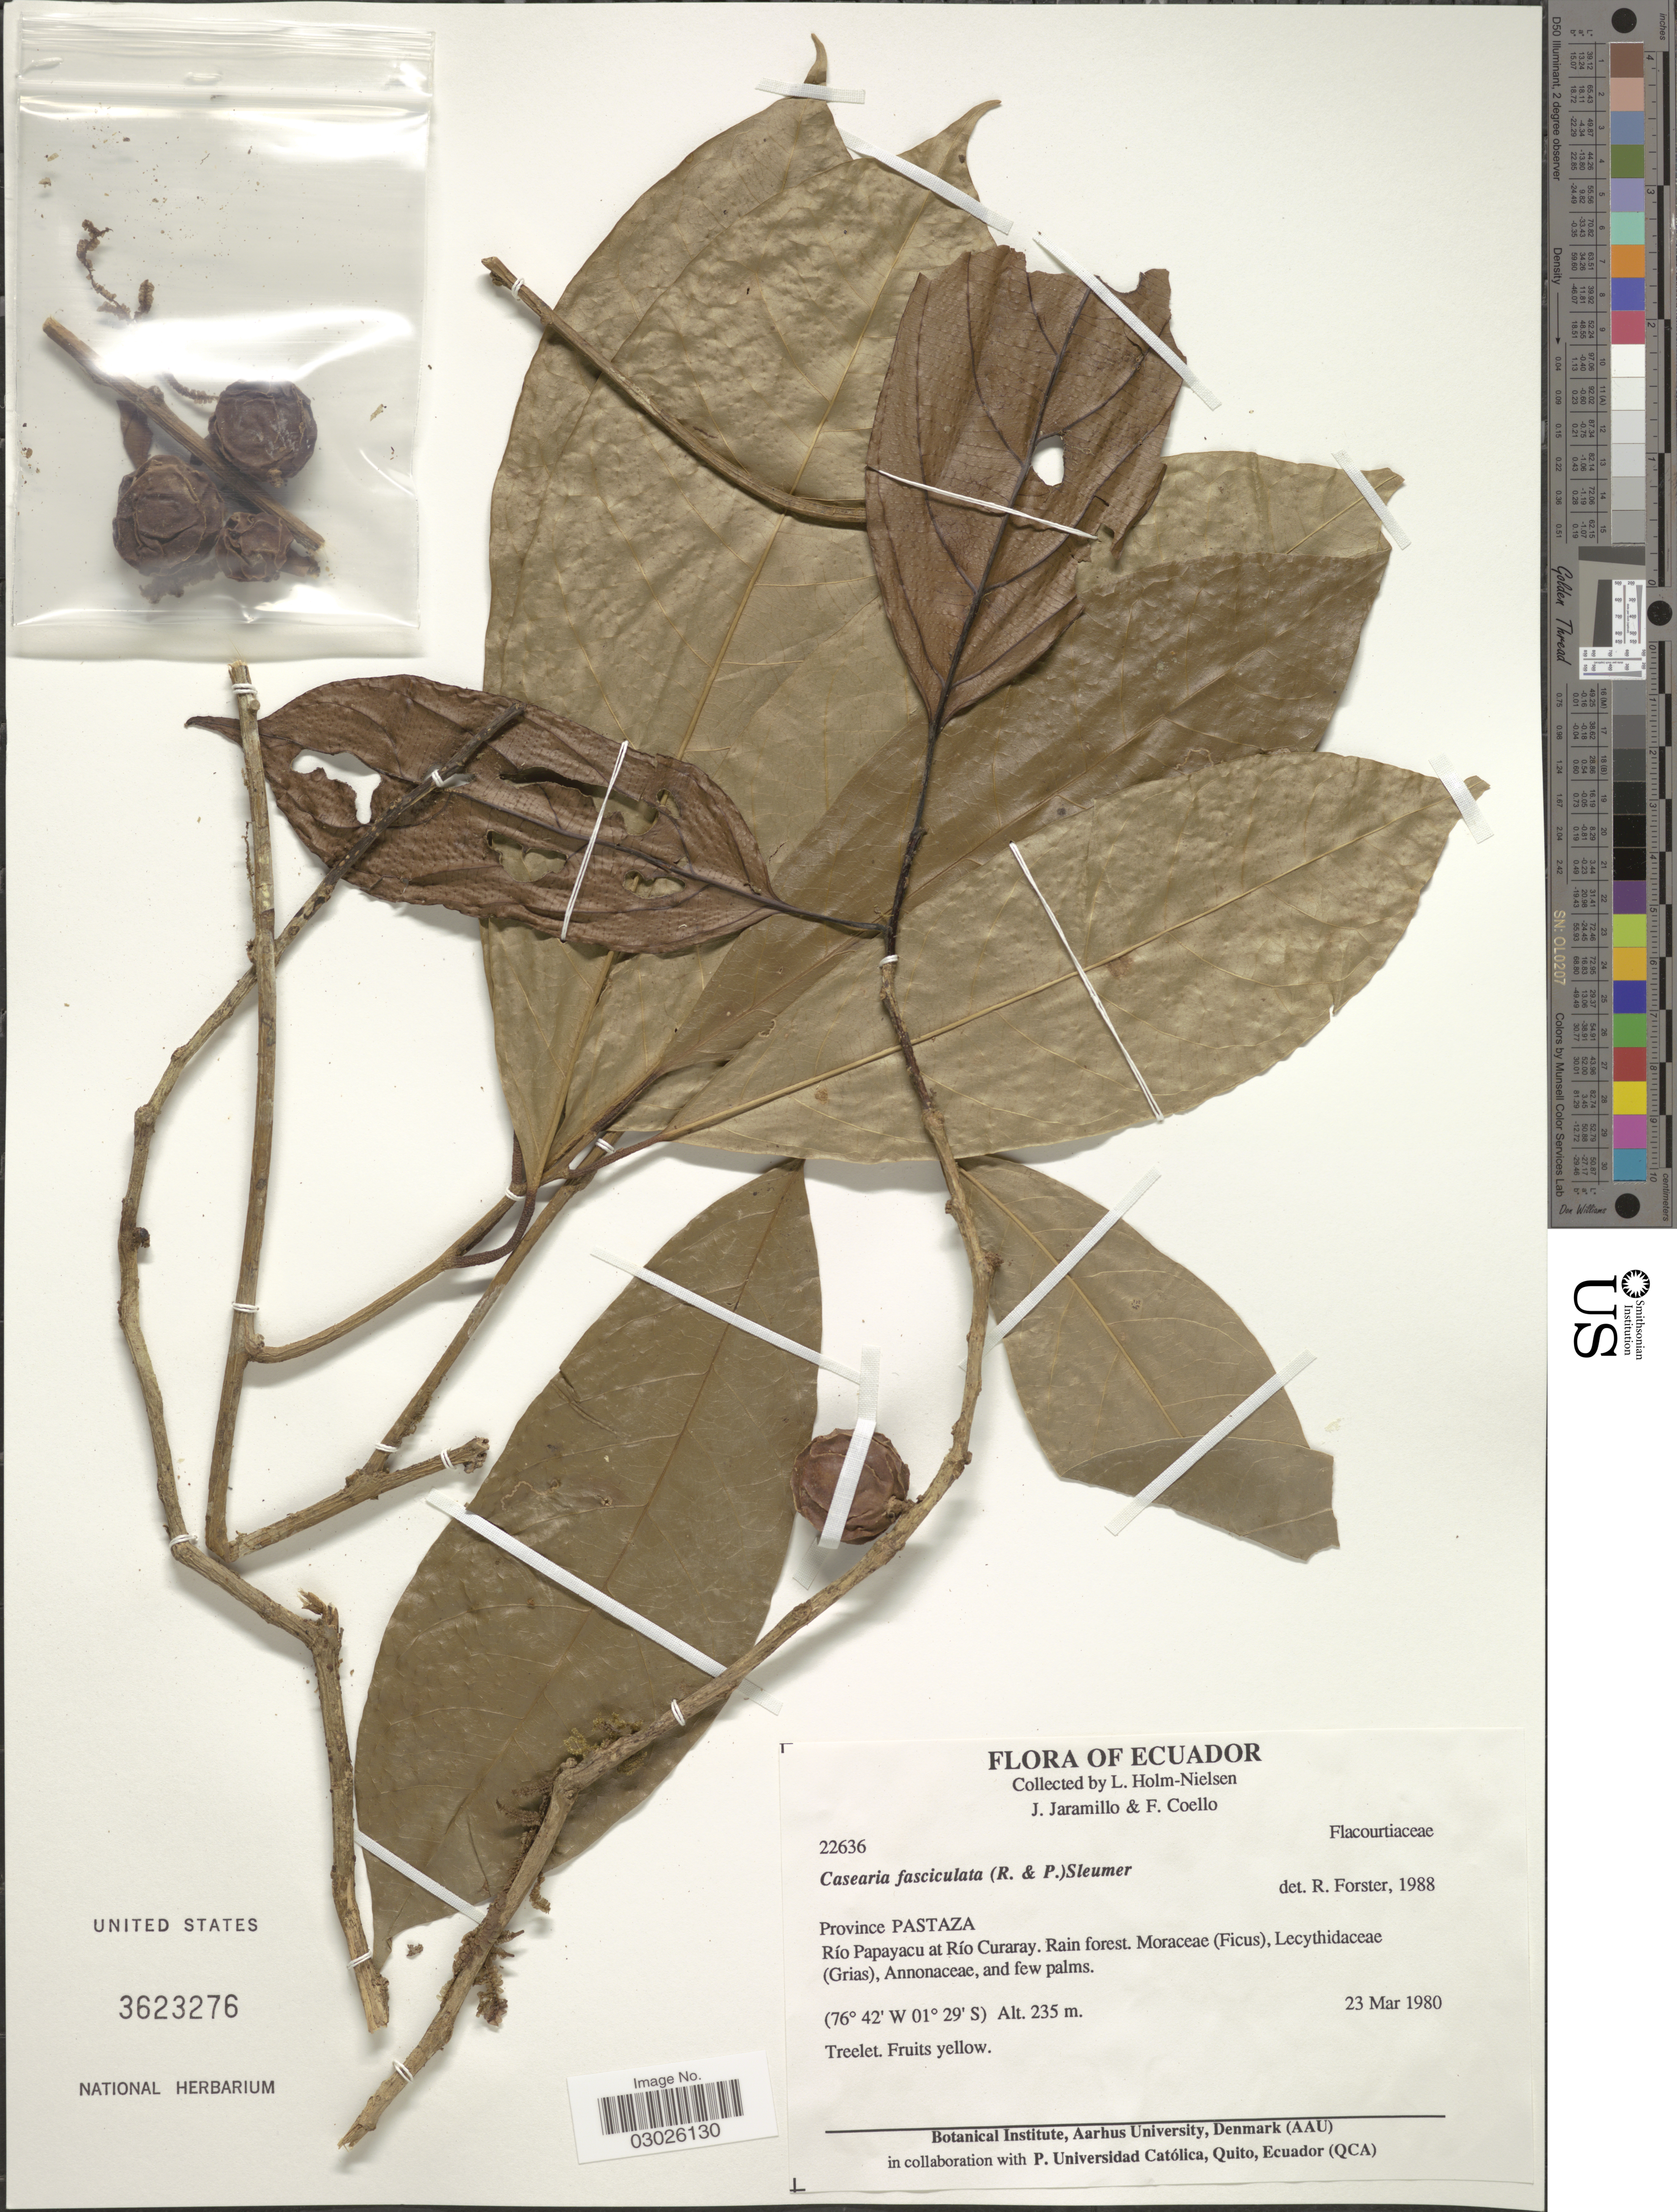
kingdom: Plantae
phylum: Tracheophyta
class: Magnoliopsida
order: Malpighiales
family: Salicaceae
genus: Casearia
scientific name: Casearia fasciculata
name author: (Ruiz & Pav.) Sleumer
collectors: L. Holm-Nielsen, J. Jaramillo & F. Coello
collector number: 22636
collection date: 1980-03-23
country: Ecuador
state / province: Pastaza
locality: Río Papayacu at Río Curaray, Rain forest.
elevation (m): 235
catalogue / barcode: US 3623276